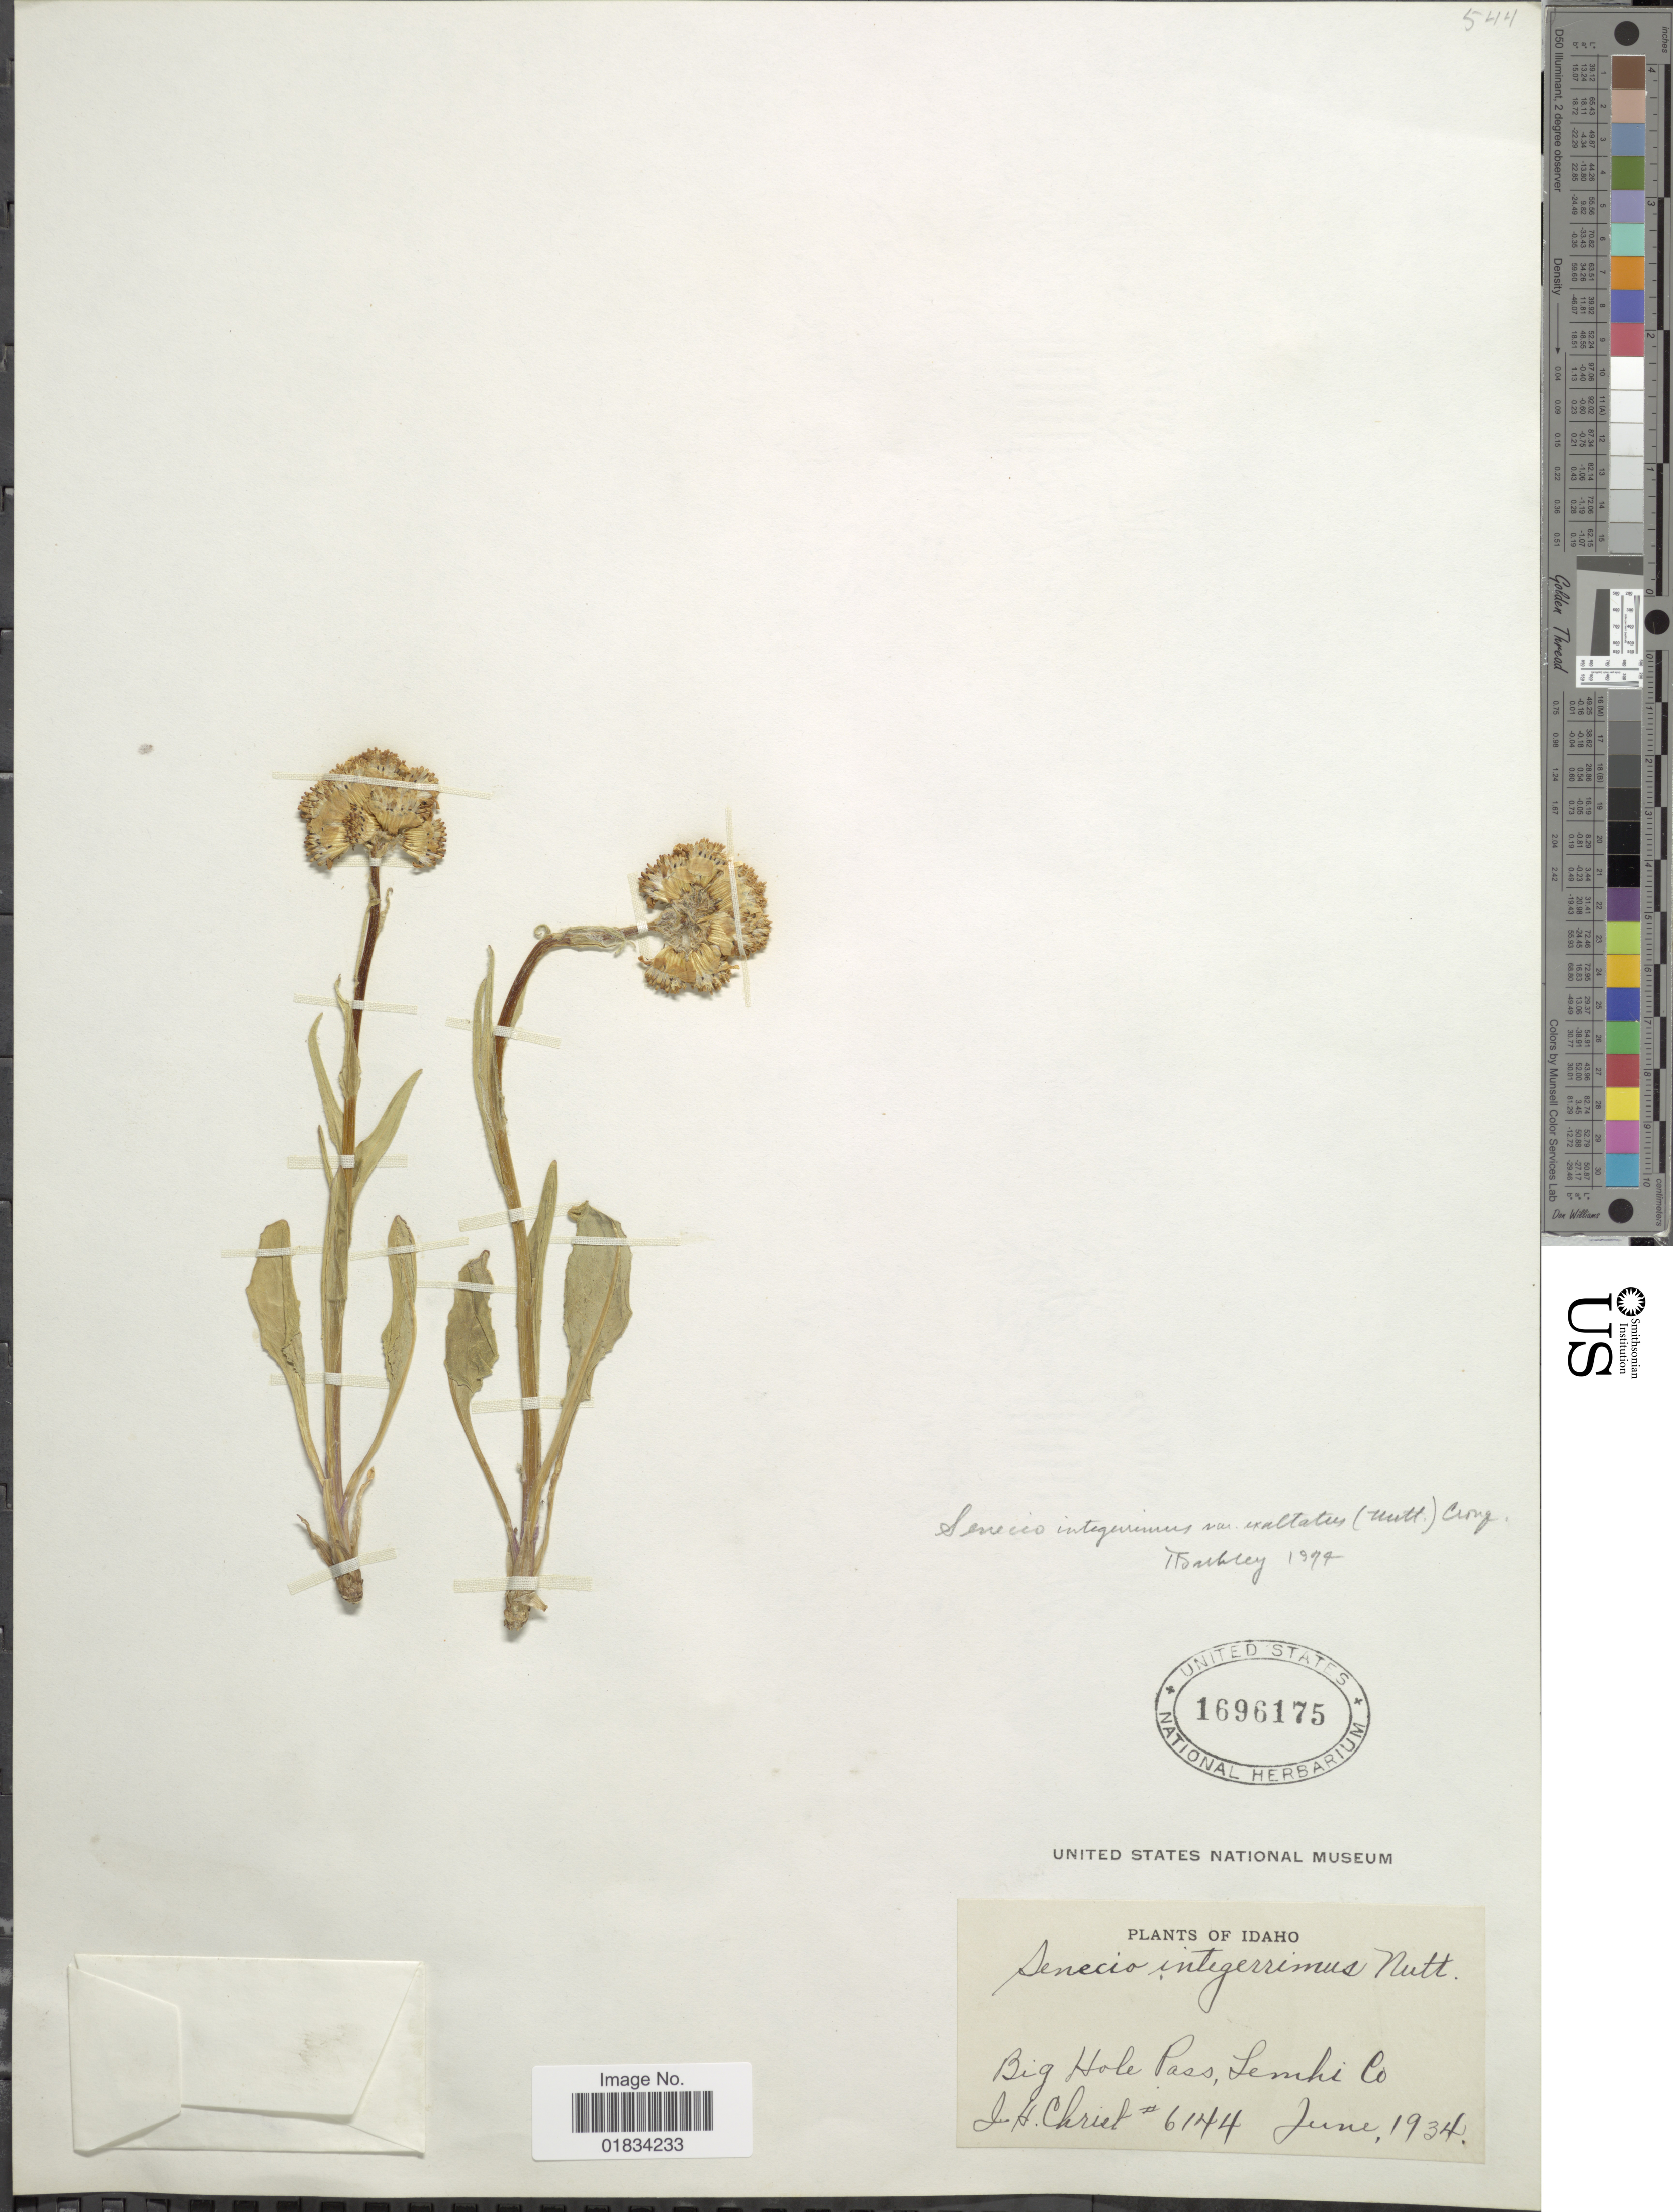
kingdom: Plantae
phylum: Tracheophyta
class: Magnoliopsida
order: Asterales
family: Asteraceae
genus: Senecio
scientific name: Senecio integerrimus var. exaltatus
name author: (Nutt.) Cronq.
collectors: J. H. Christ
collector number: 6144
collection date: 1934-06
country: United States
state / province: Idaho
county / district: Lemhi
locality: Big Hole Pass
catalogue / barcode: US 1696175